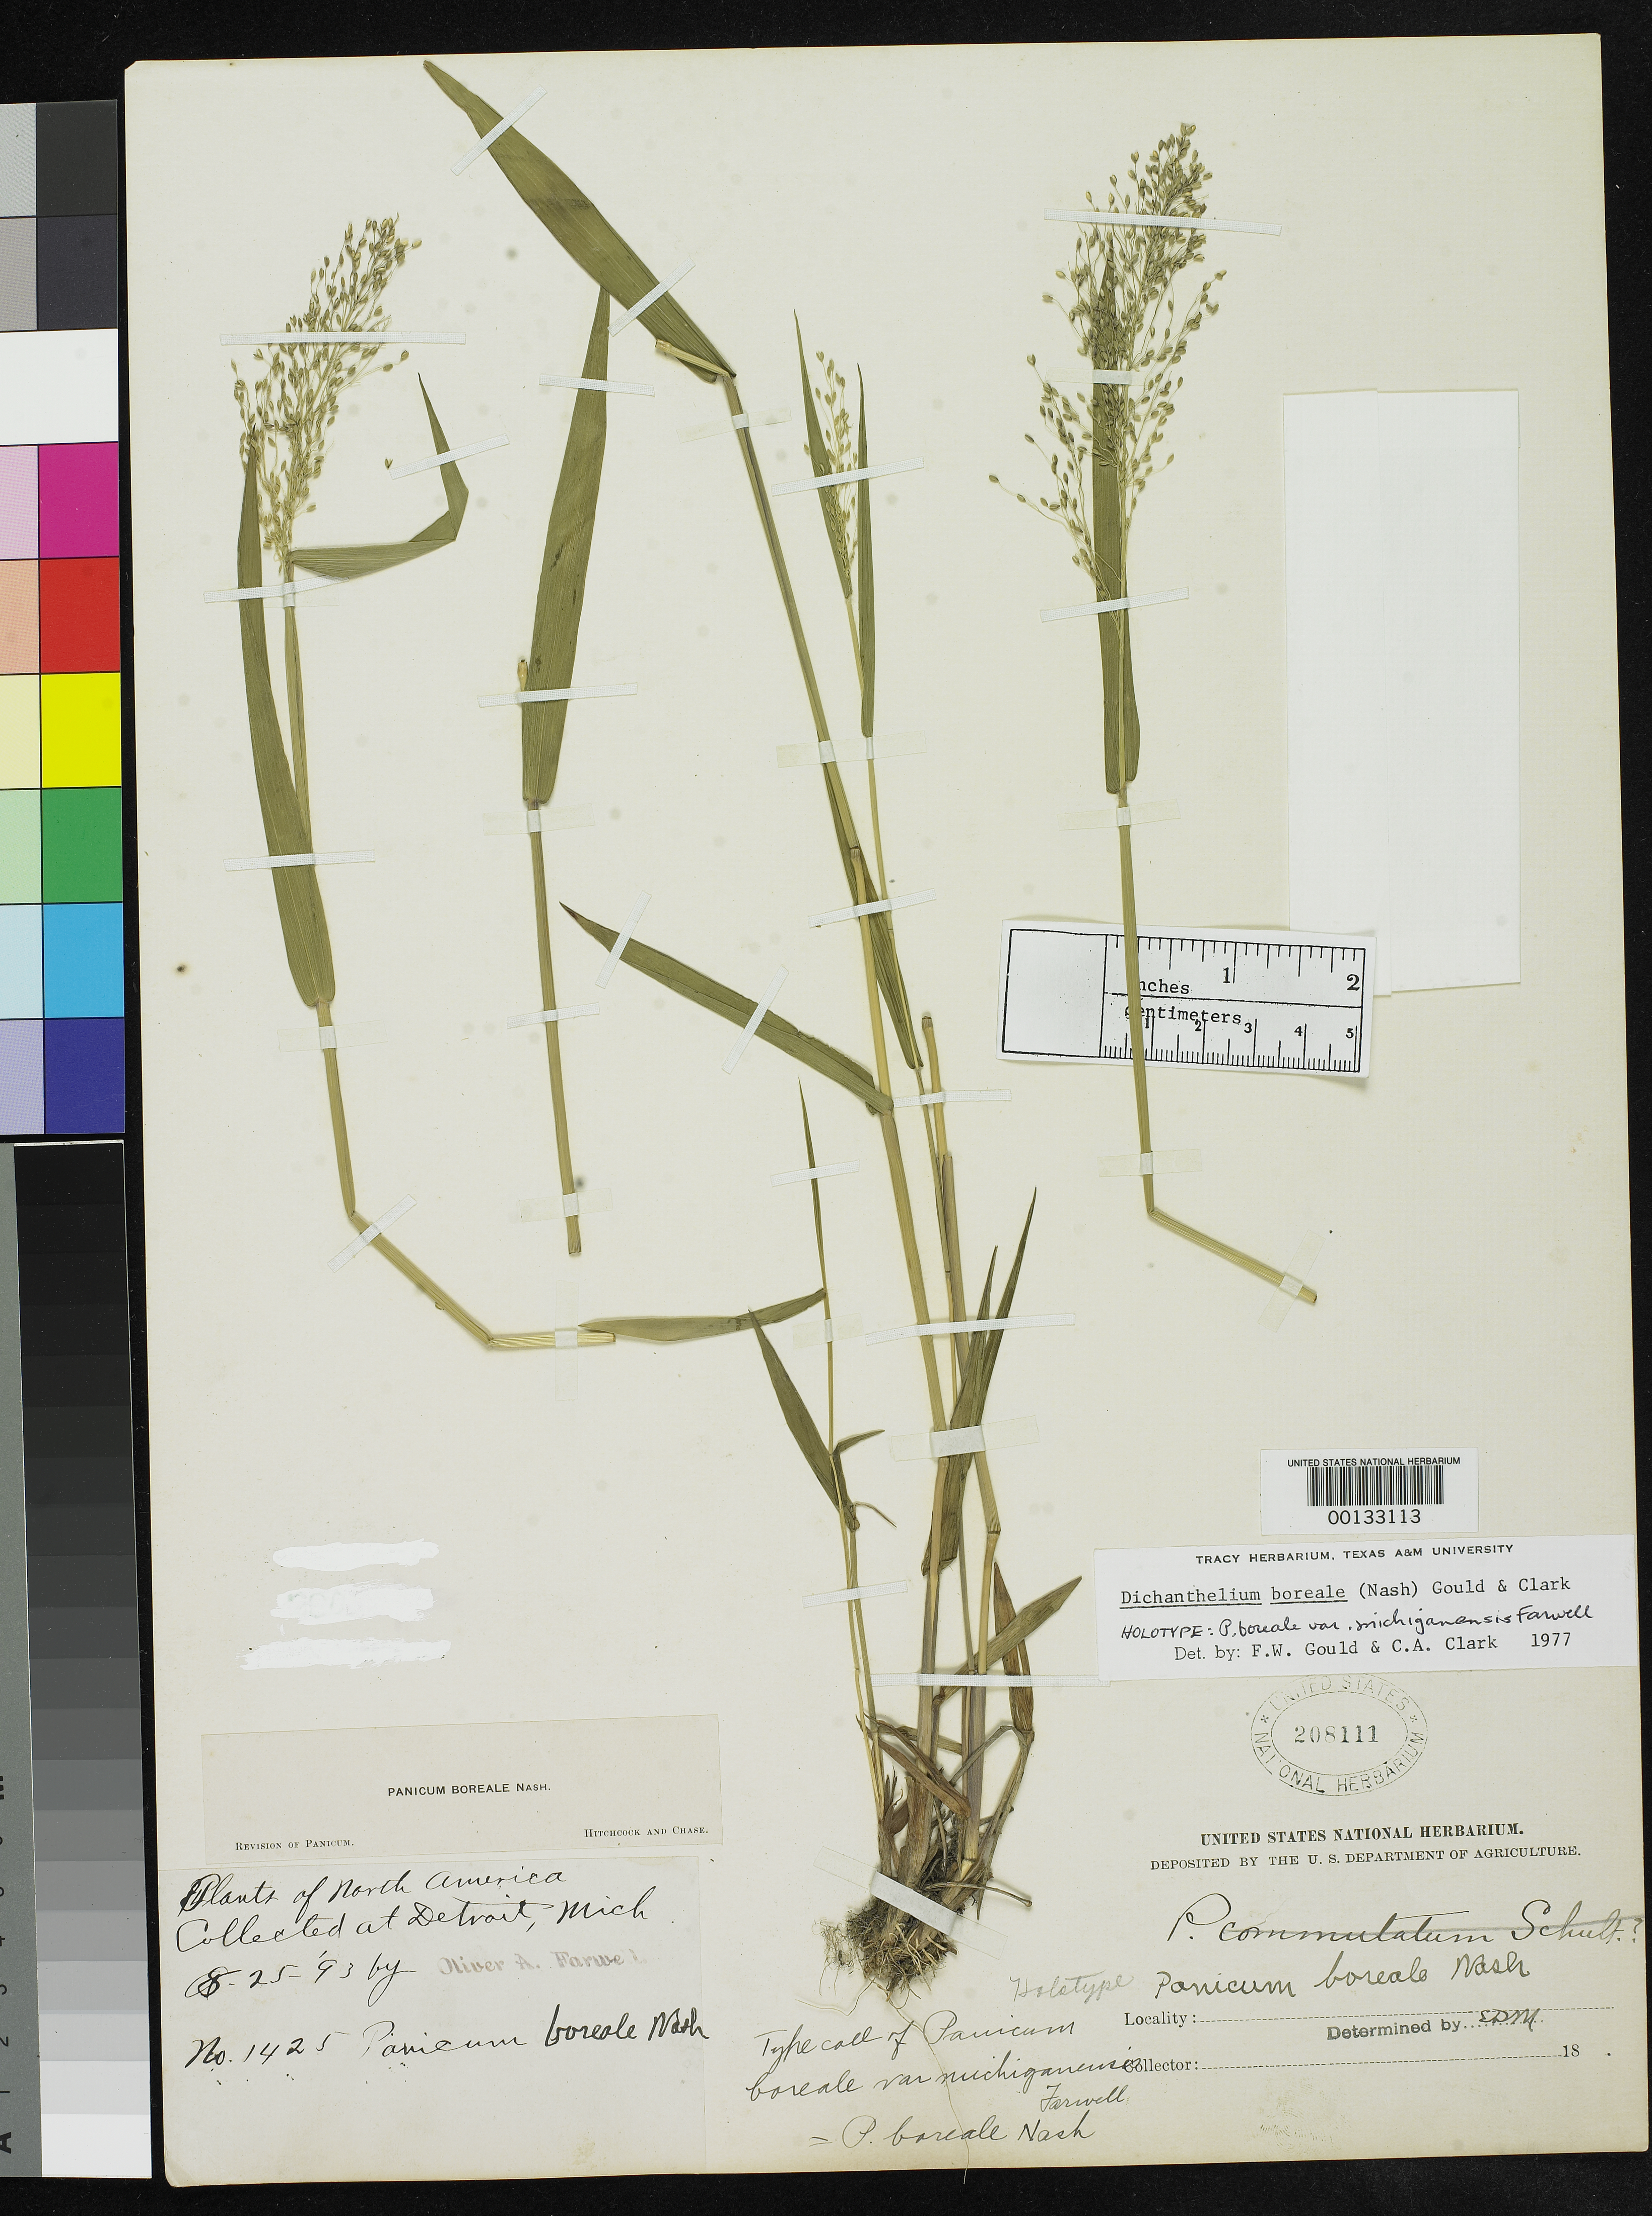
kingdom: Plantae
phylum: Tracheophyta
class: Liliopsida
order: Poales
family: Poaceae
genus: Panicum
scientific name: Panicum boreale var. michiganense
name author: Farw.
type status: Holotype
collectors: O. Farwell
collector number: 1425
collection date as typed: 25 Aug 1893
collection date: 1893-08-25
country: United States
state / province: Michigan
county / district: Wayne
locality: Detroit.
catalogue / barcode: US 208111